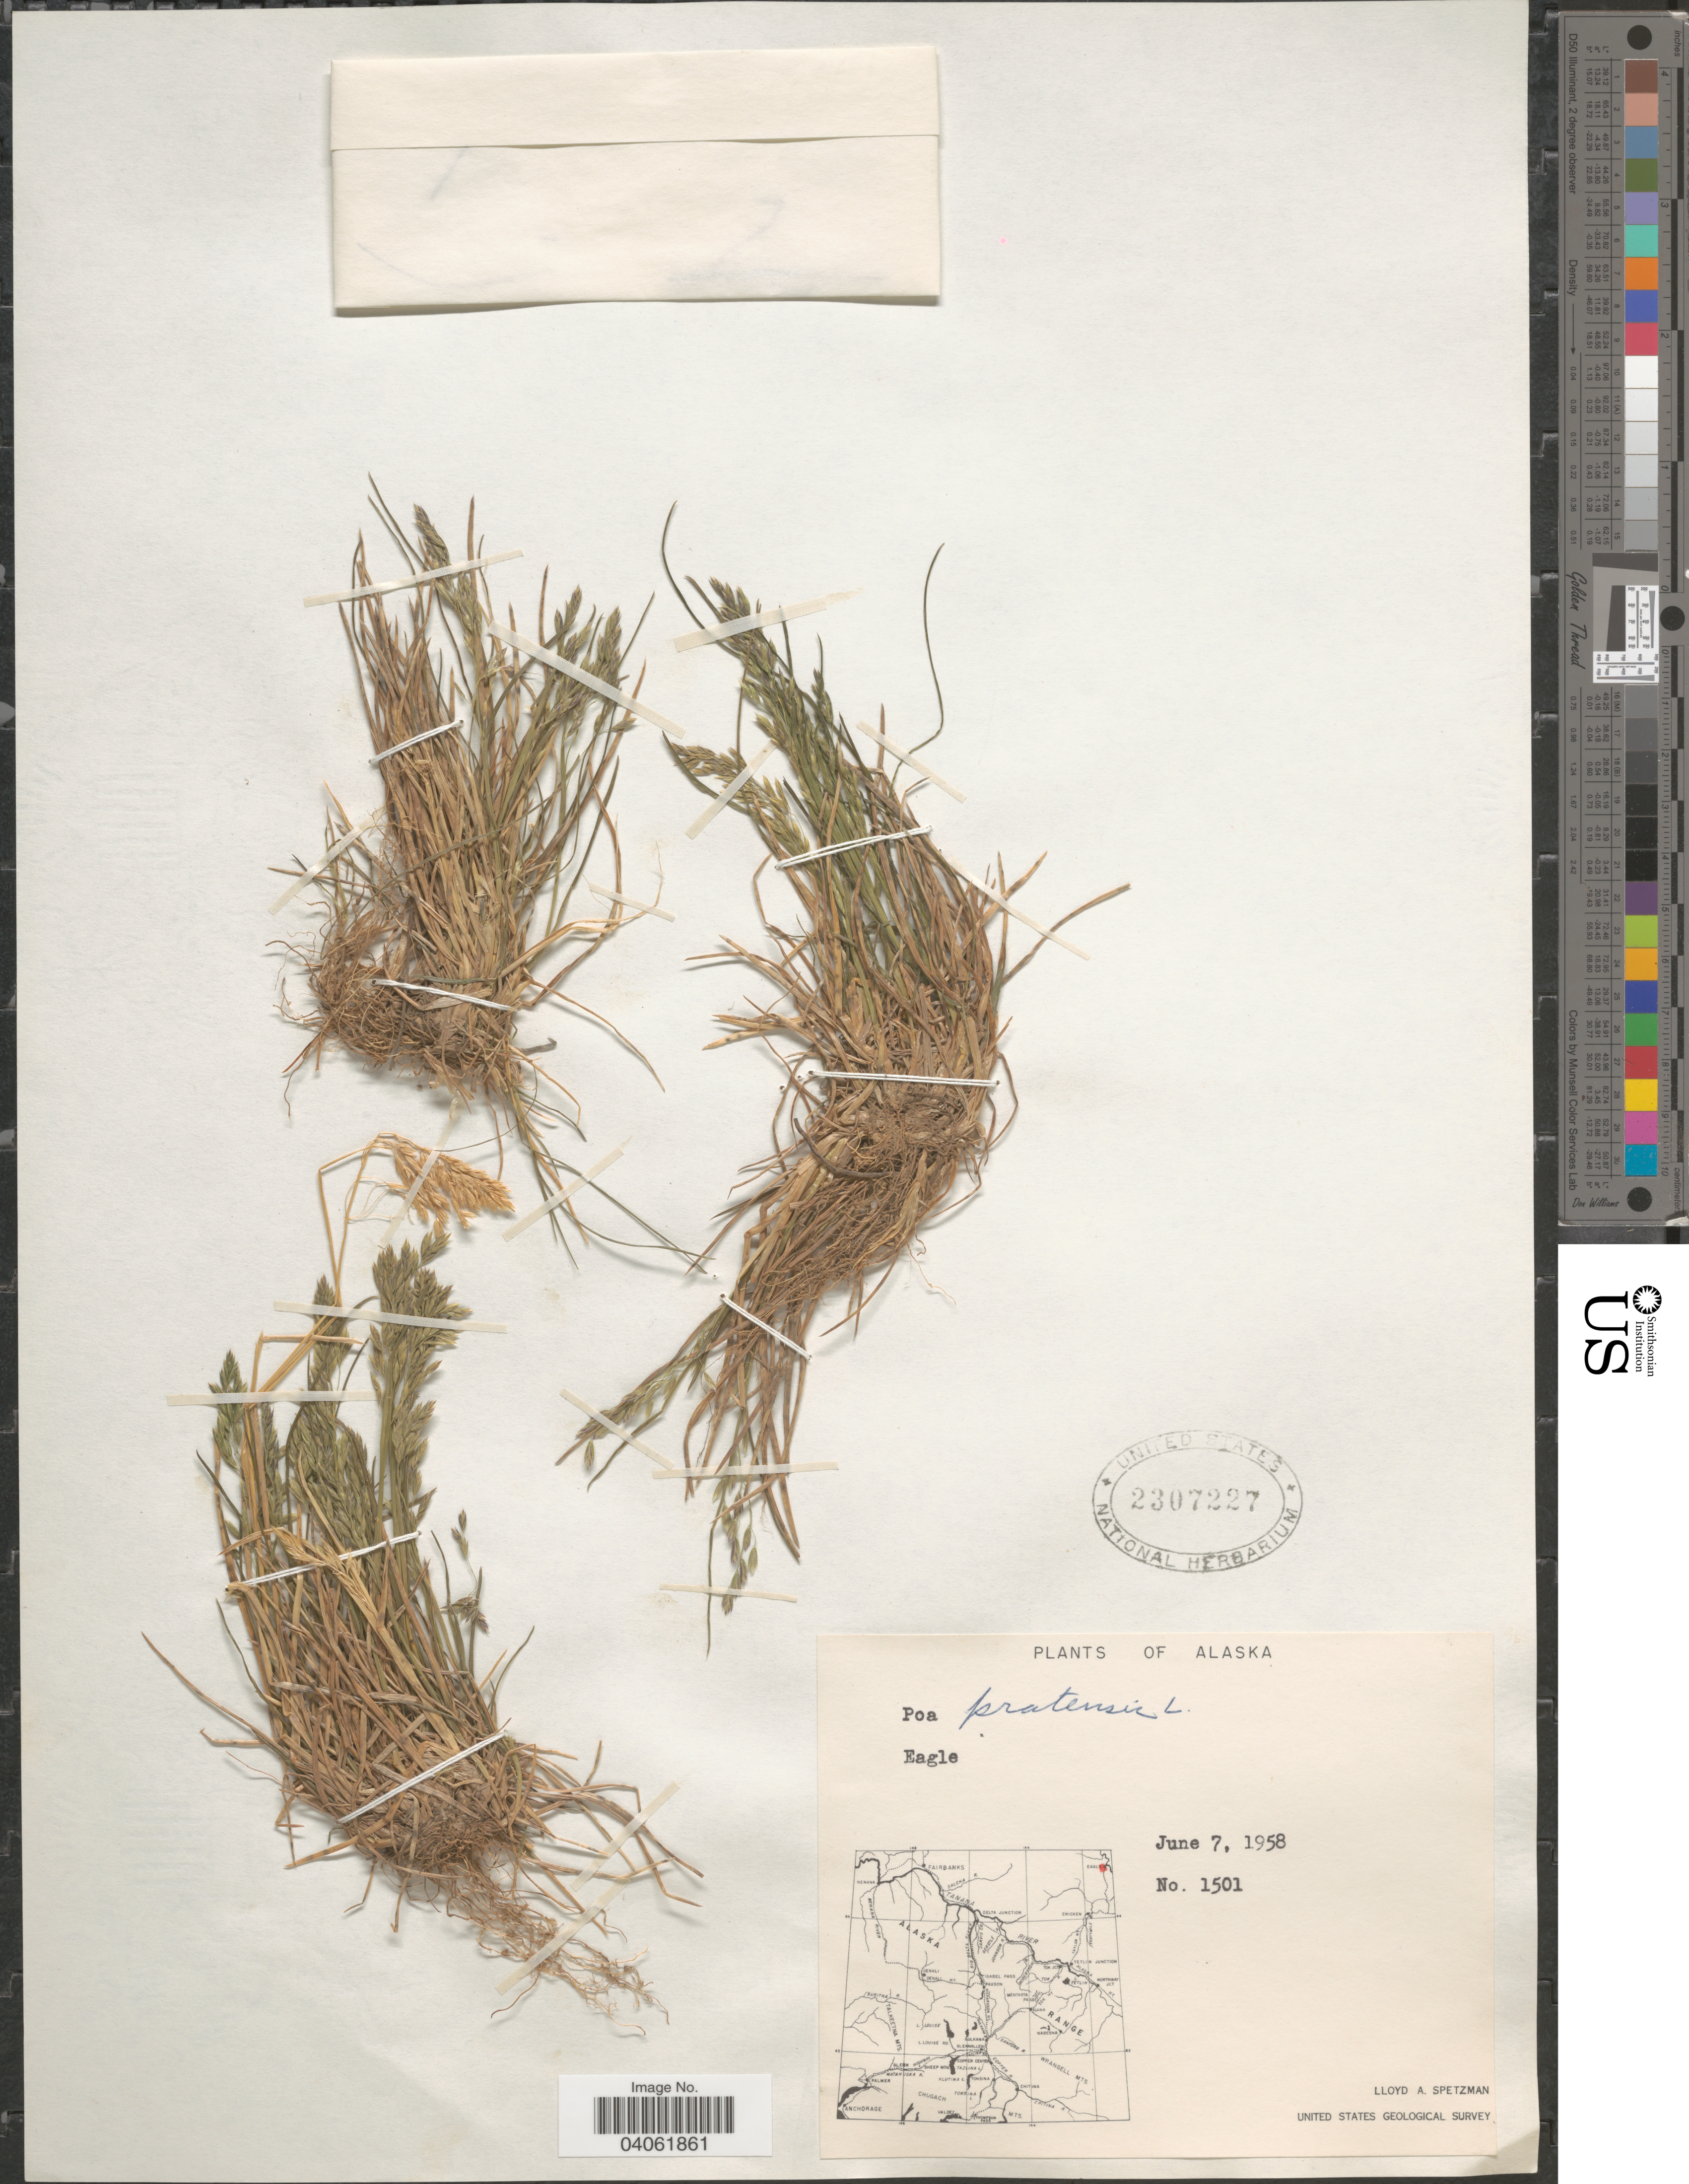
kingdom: Plantae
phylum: Tracheophyta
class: Liliopsida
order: Poales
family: Poaceae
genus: Poa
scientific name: Poa pratensis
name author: L.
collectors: L. Spetzman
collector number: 1501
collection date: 1958-06-07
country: United States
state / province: Alaska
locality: Eagle.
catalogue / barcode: US 2307227